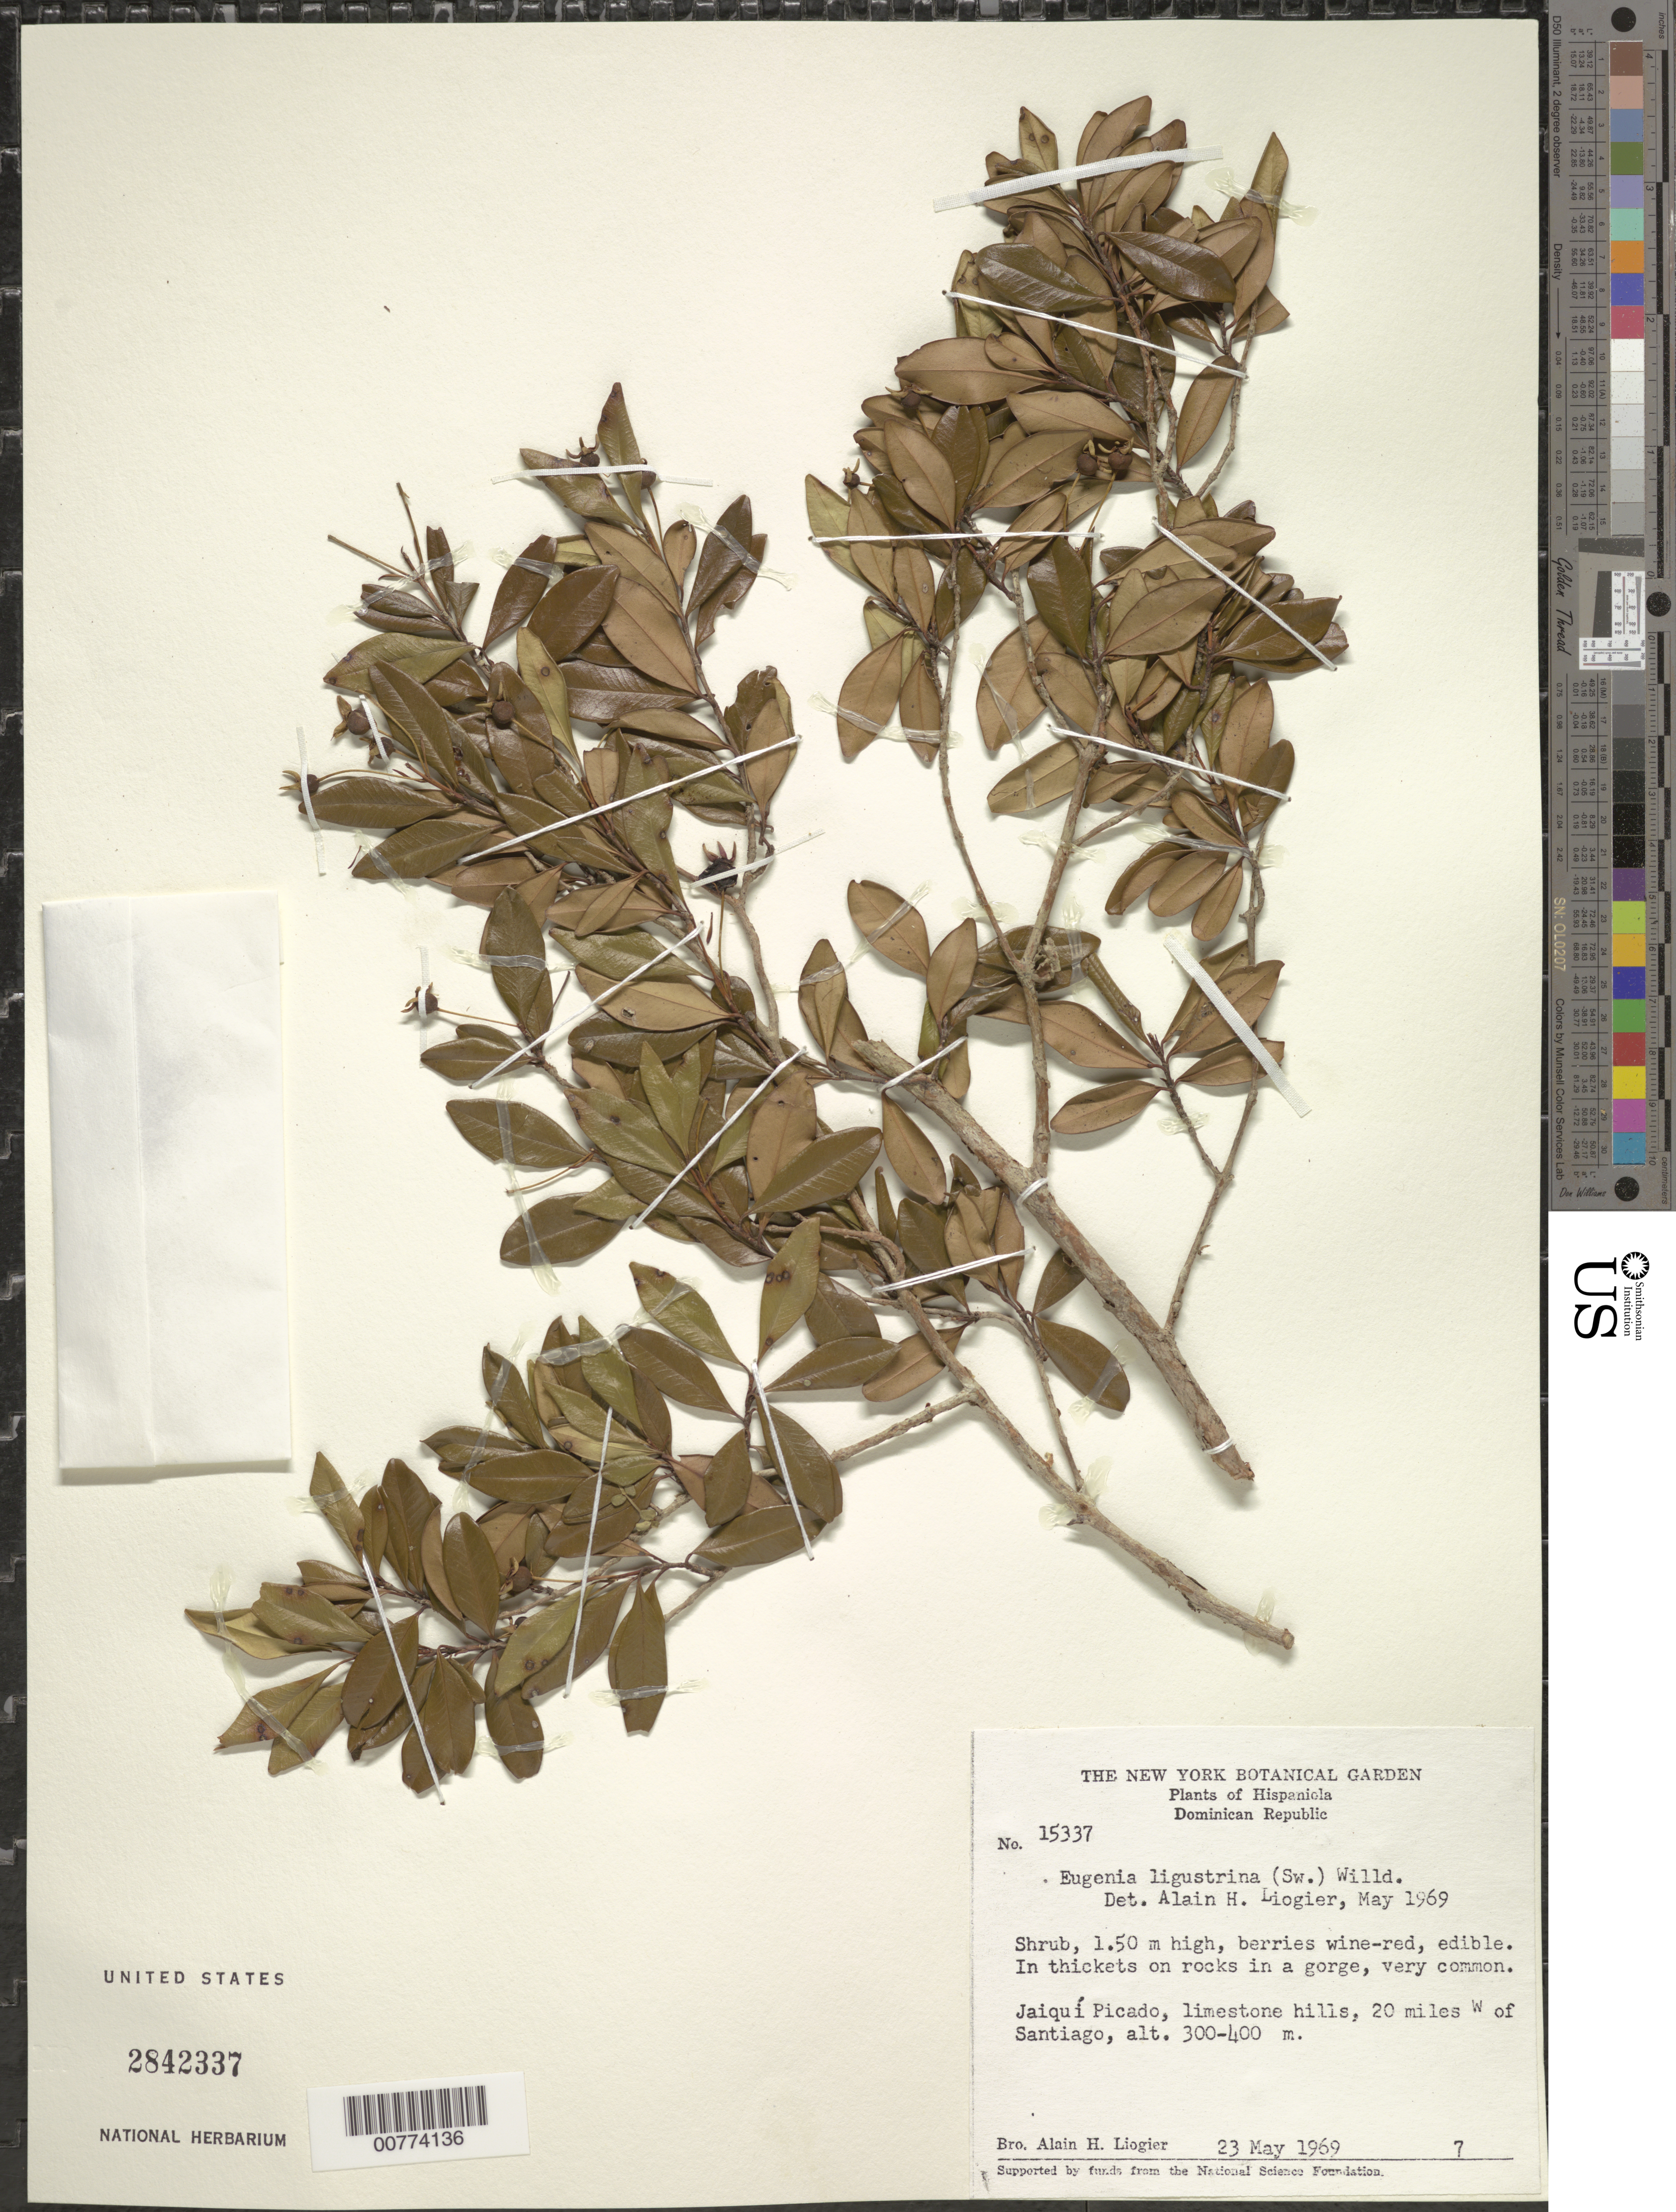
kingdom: Plantae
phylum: Tracheophyta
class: Magnoliopsida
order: Myrtales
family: Myrtaceae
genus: Eugenia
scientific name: Eugenia ligustrina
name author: (Sw.) Willd.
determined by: Liogier, Alain H.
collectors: A. H. Liogier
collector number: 15337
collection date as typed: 23 May 1969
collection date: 1969-05-23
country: Dominican Republic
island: Hispaniola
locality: Jaiquí Picado, 20 miles W of Santiago.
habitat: Limestone hills.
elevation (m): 300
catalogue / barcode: US 2842337